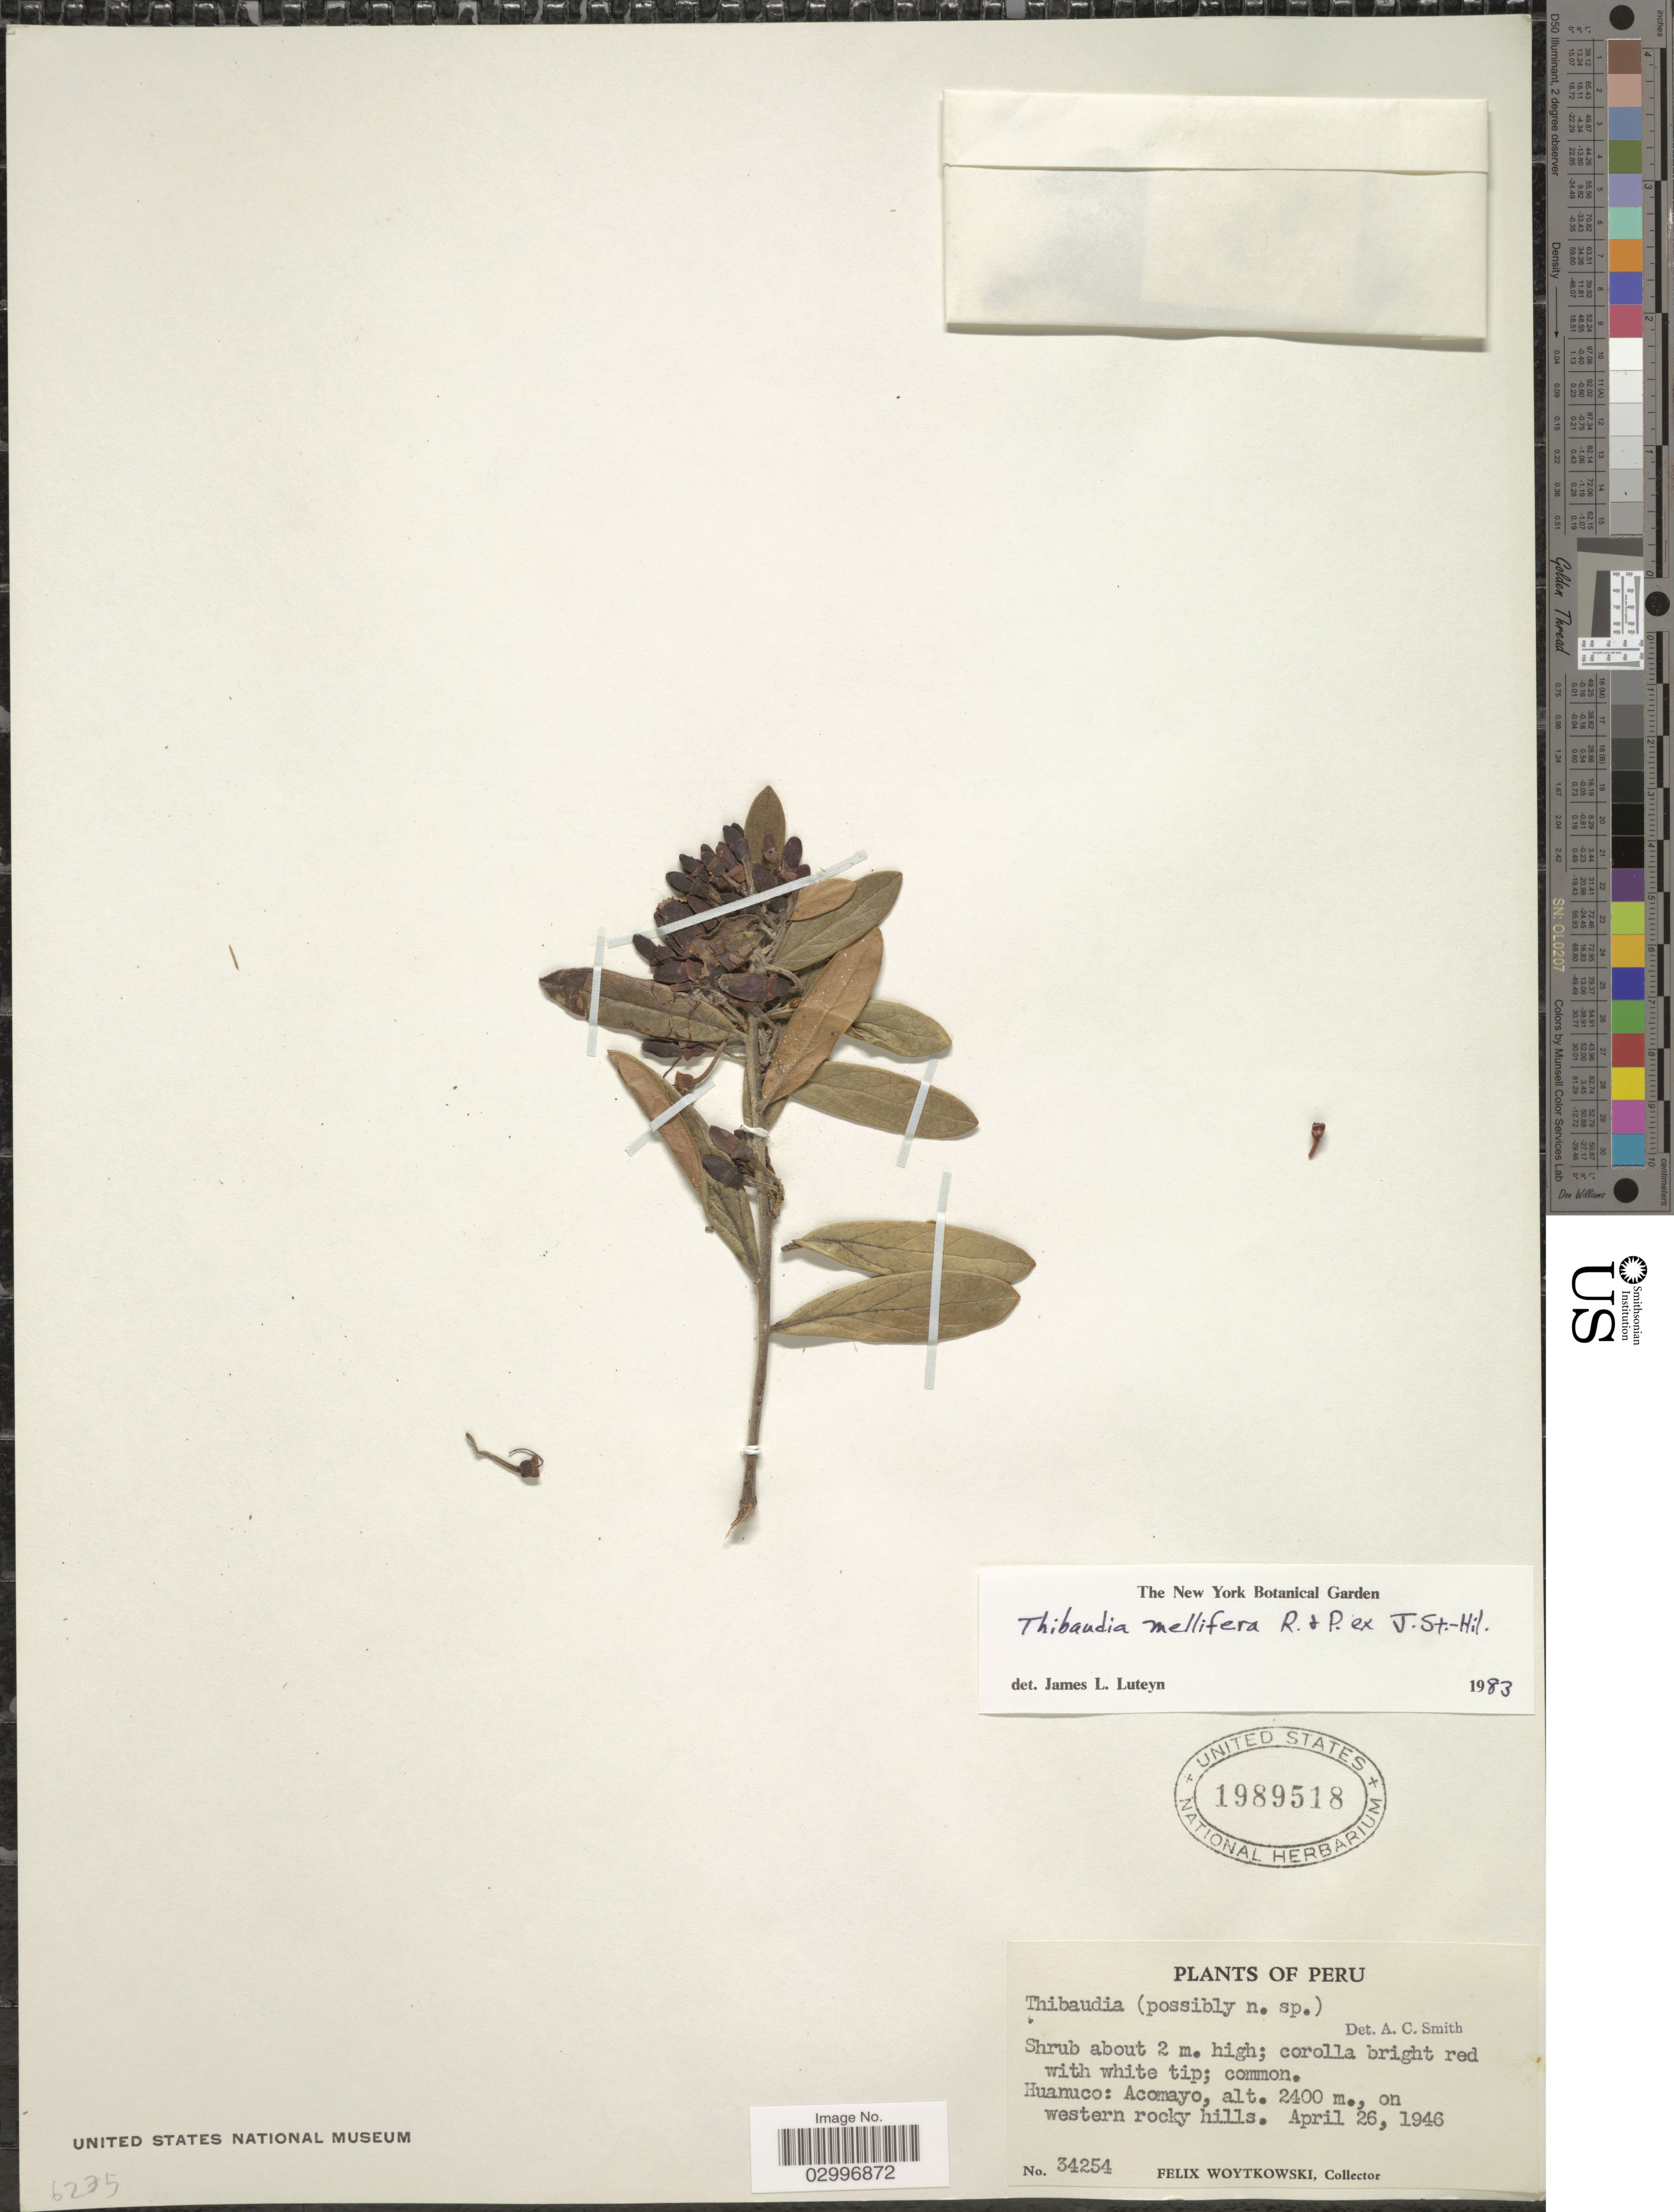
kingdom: Plantae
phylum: Tracheophyta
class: Magnoliopsida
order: Ericales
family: Ericaceae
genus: Thibaudia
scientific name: Thibaudia mellifera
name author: Ruiz & Pav. ex J. St.-Hil.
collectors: F. Woytkowski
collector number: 34254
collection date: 1946-04-26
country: Peru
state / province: Huánuco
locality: Acomayo, on western rocky hills.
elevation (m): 2400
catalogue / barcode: US 1989518